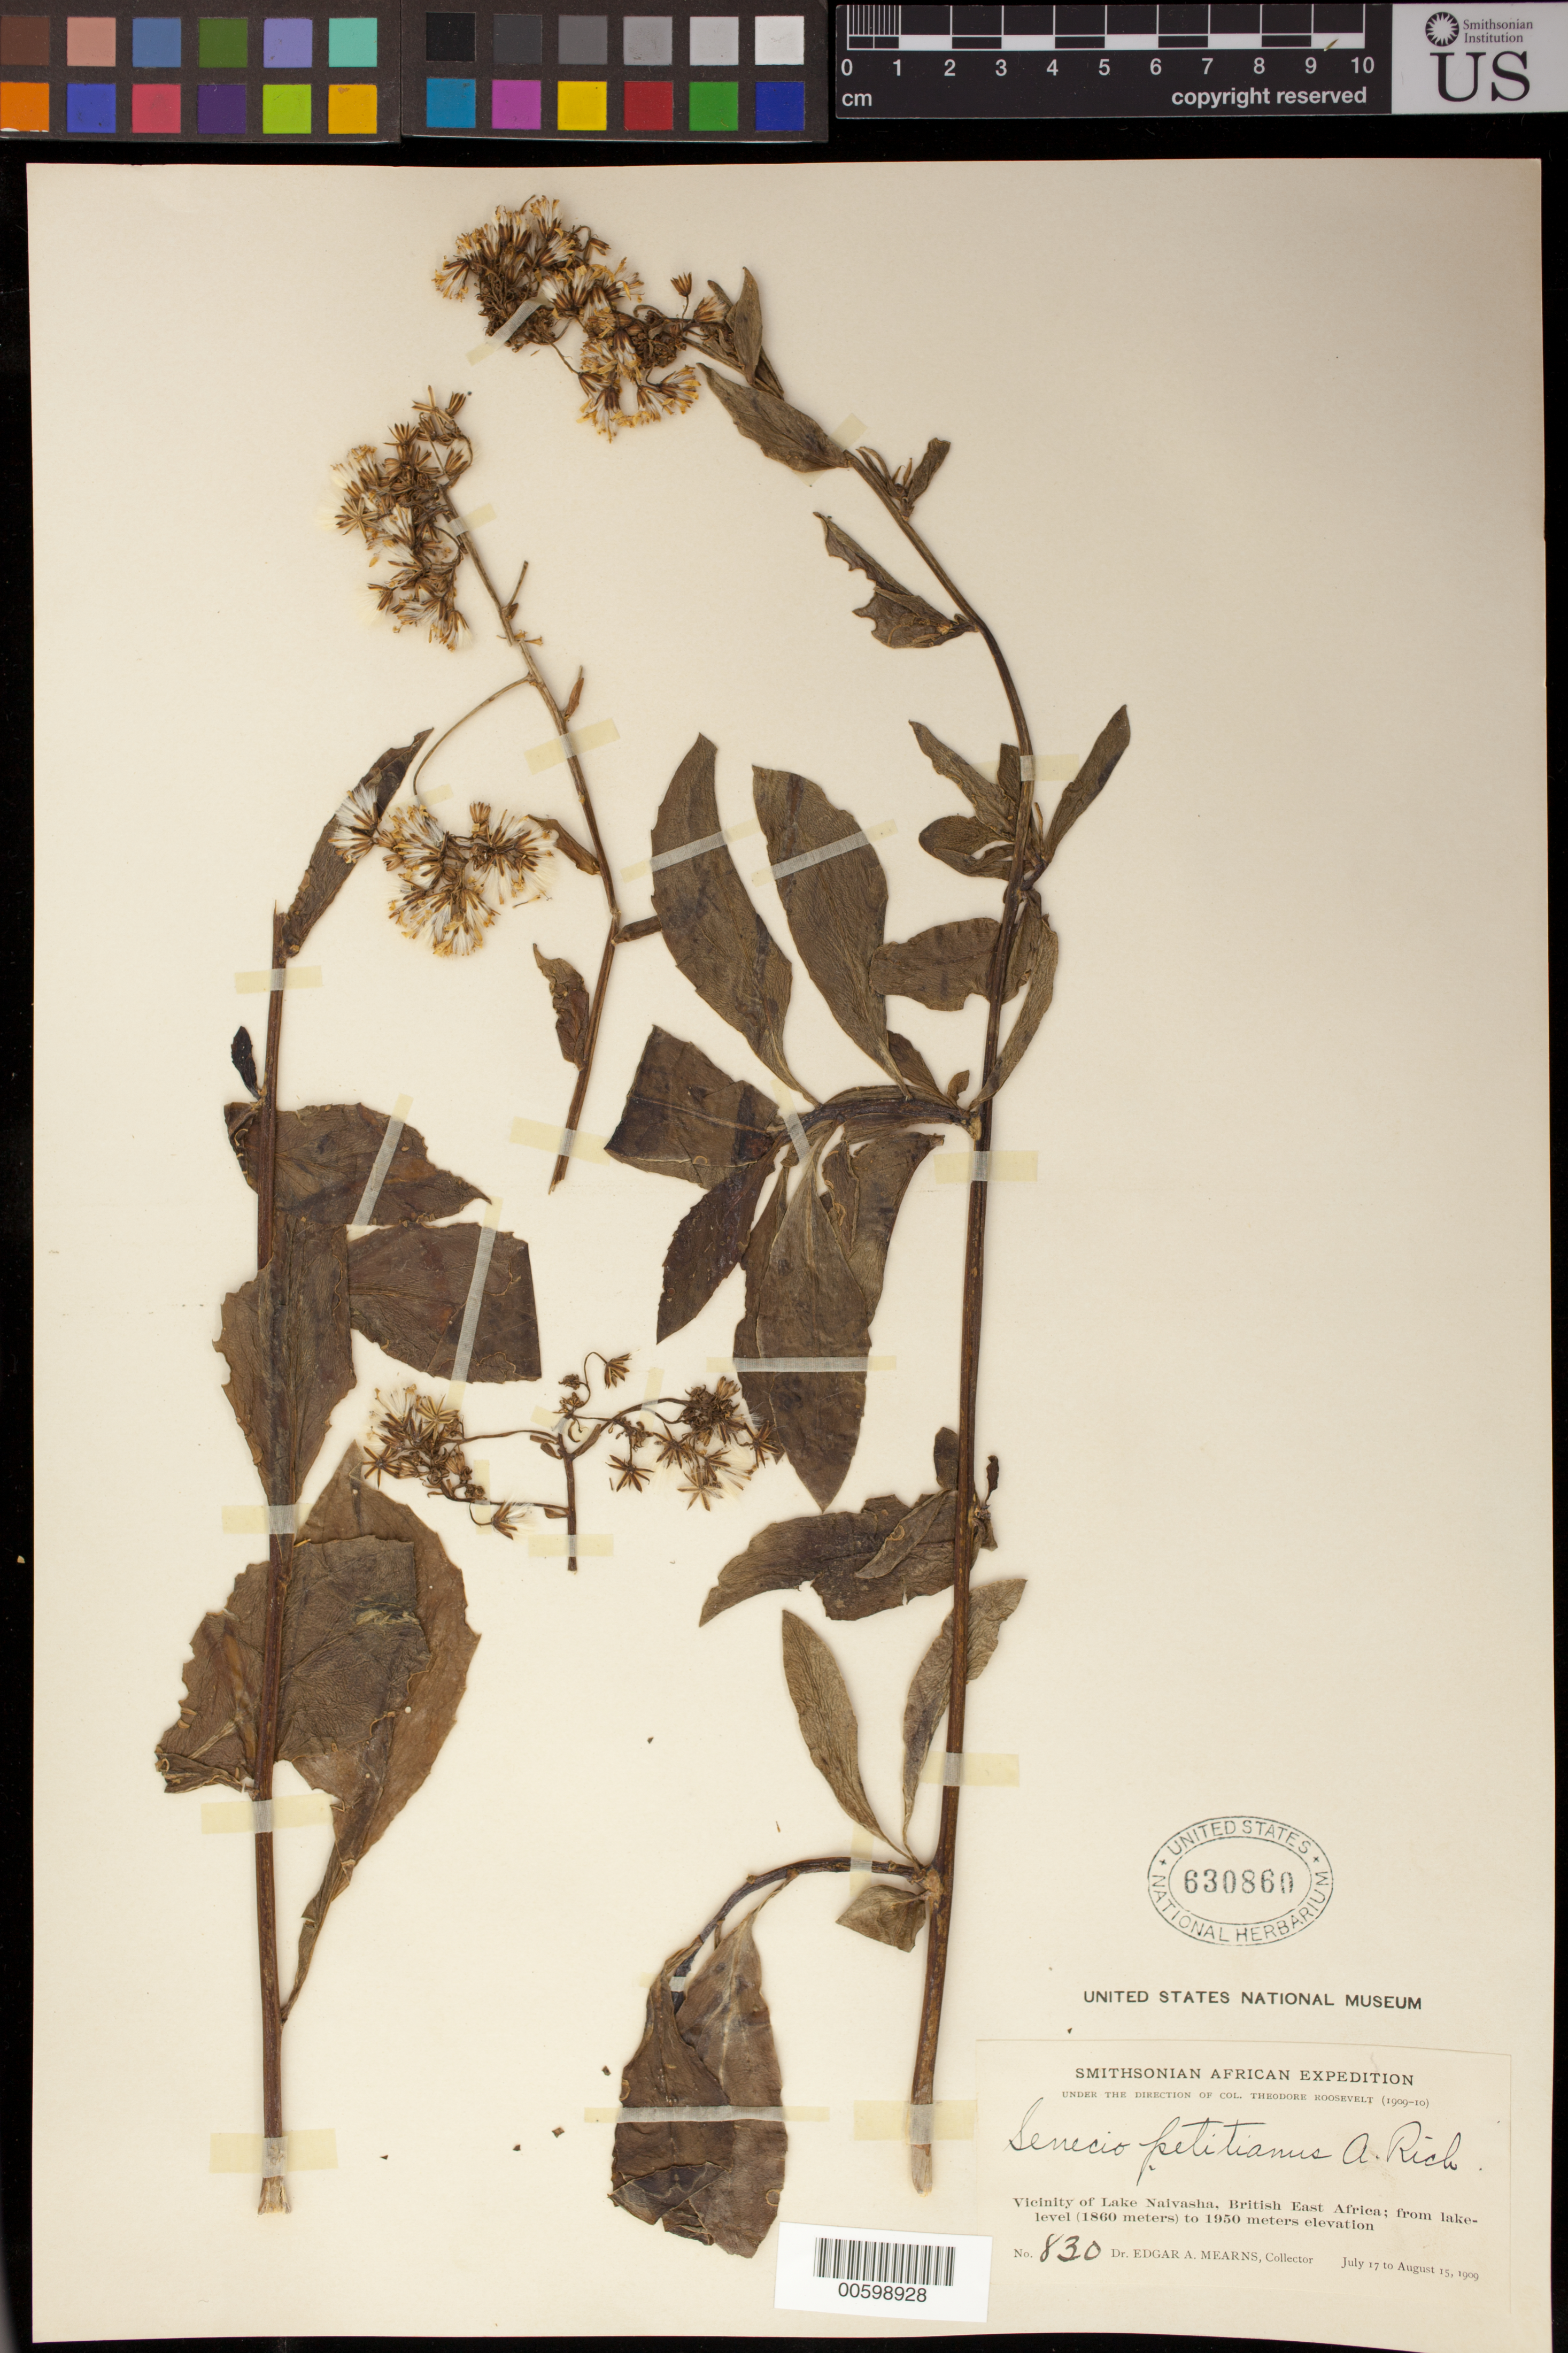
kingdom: Plantae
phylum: Tracheophyta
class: Magnoliopsida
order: Asterales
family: Asteraceae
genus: Senecio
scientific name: Senecio petitianus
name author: A. Rich.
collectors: E. A. Mearns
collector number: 830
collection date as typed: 17 Aug 1909 to 15 Aug 1909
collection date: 1909-08-15/1909-08-17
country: Kenya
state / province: Nakuru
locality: Vicinity of Lake Naivasha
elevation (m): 1860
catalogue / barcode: US 630860